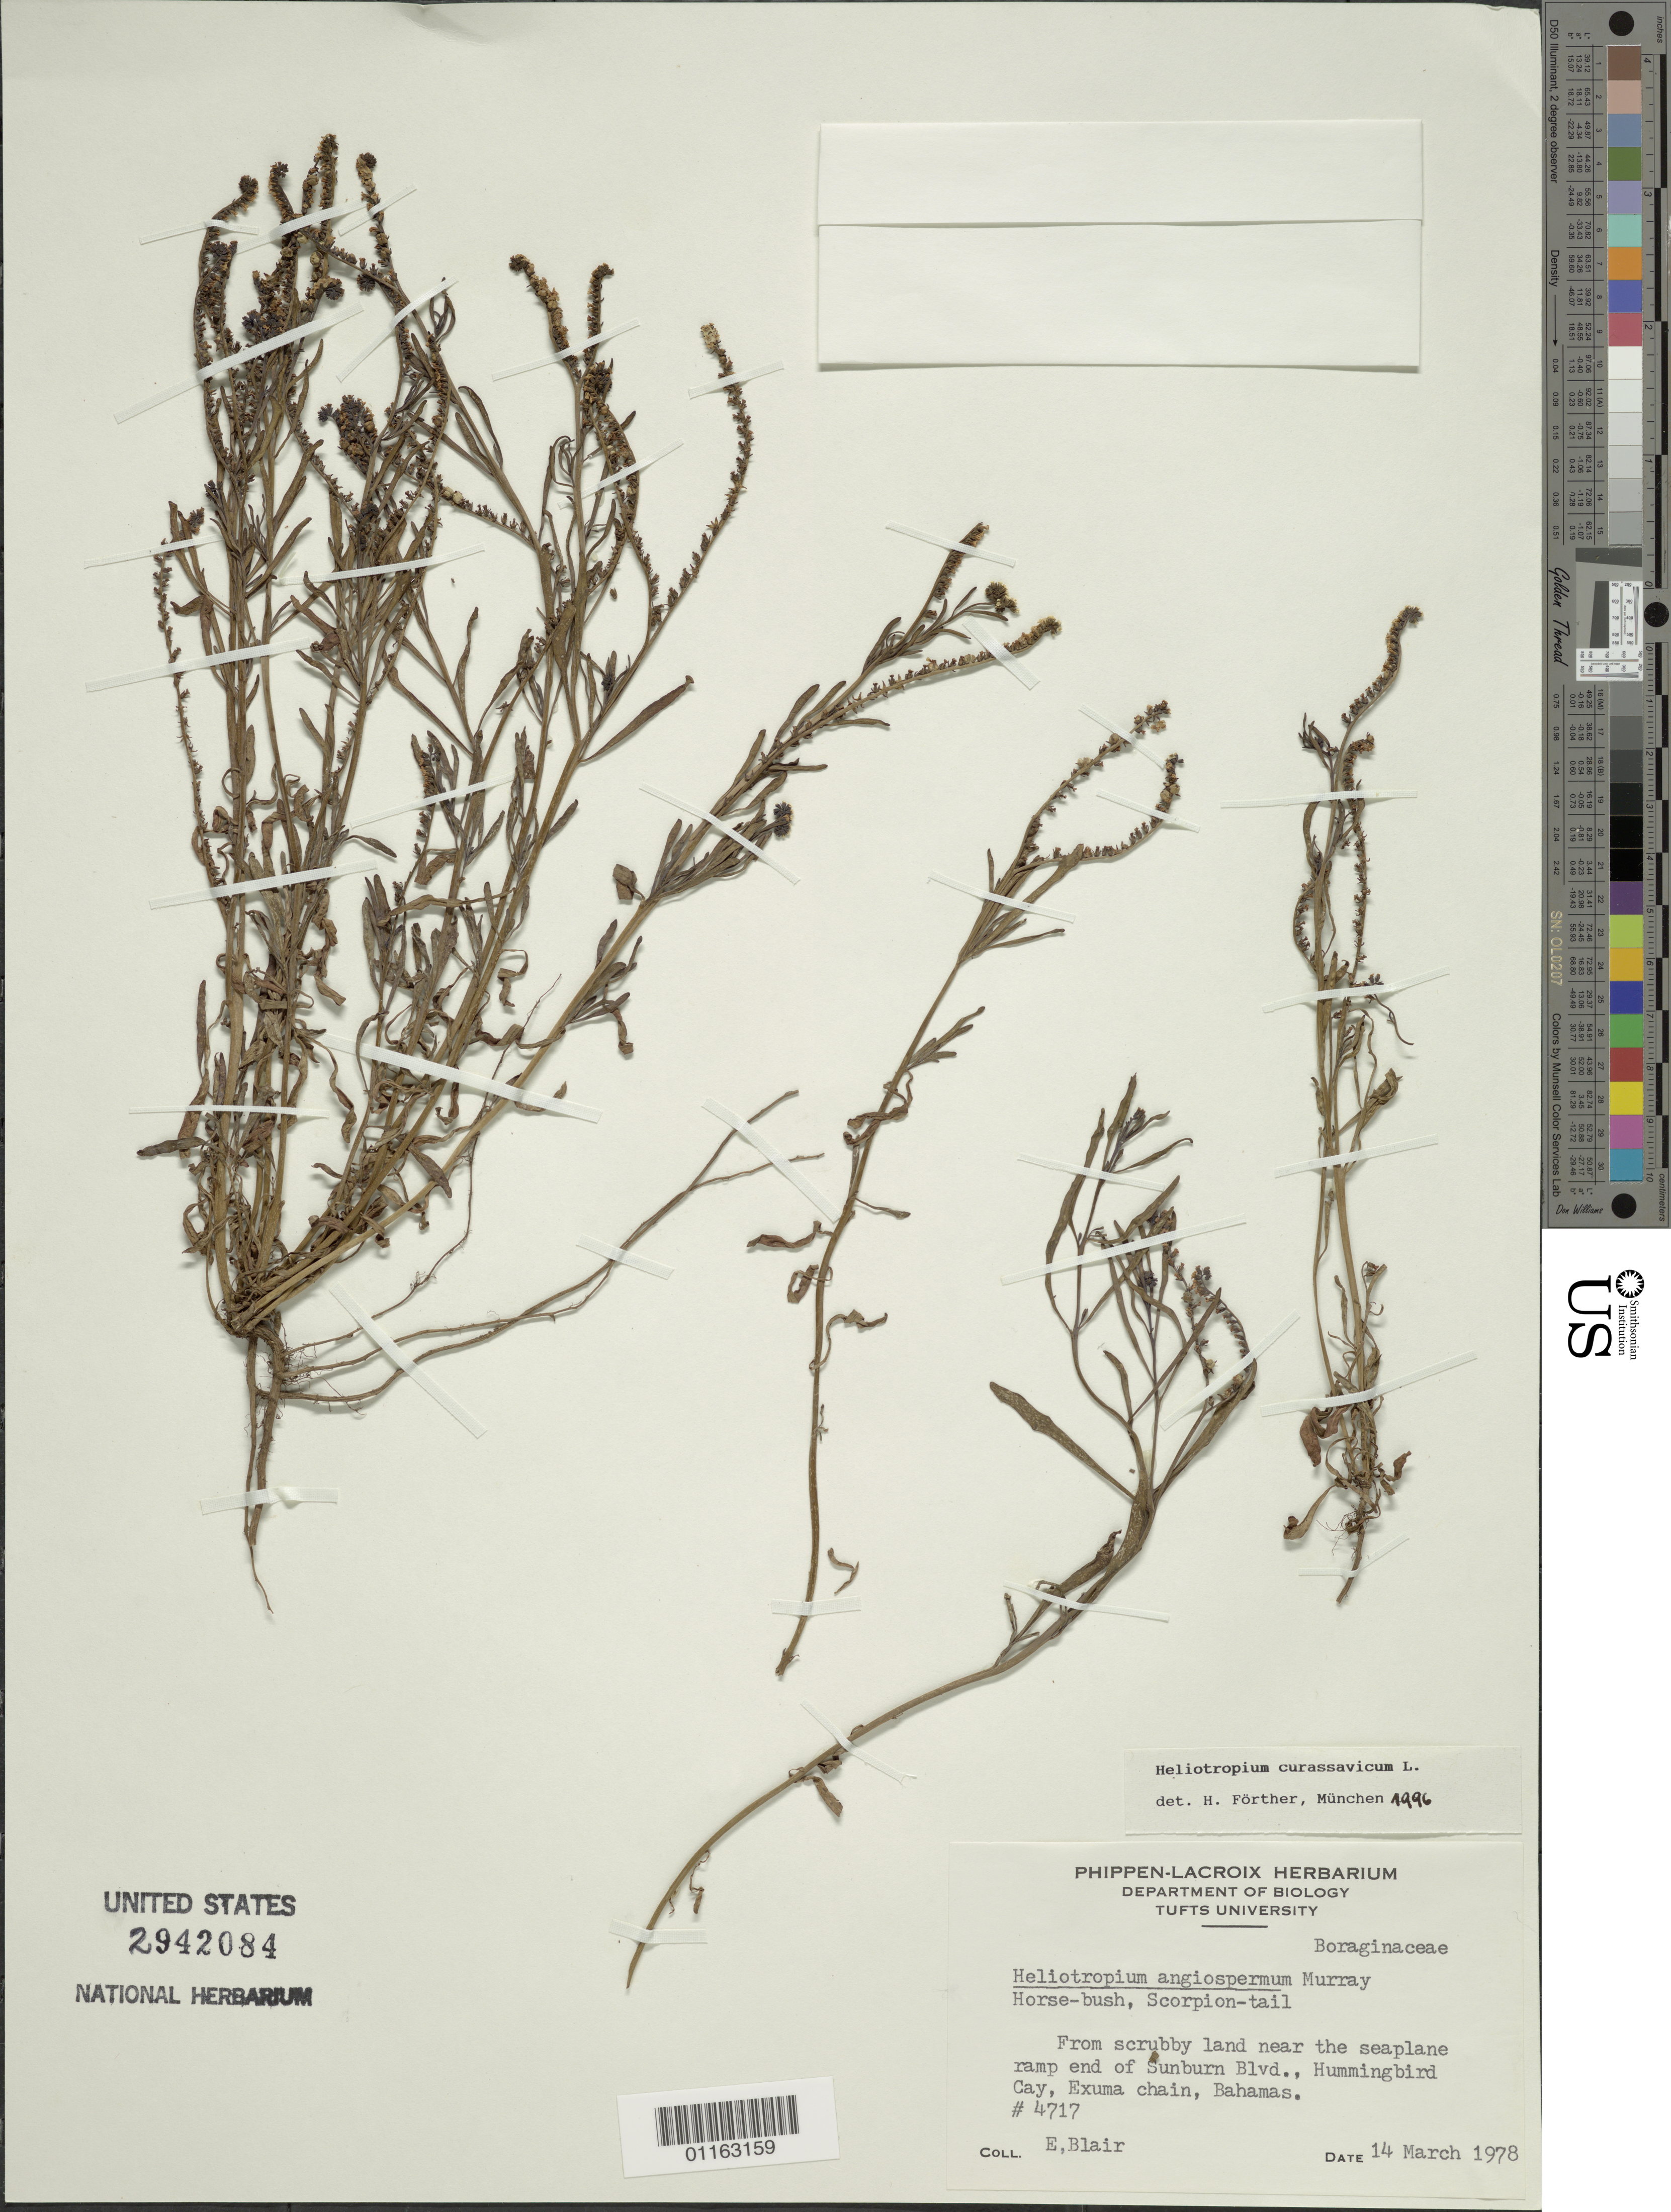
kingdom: Plantae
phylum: Tracheophyta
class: Magnoliopsida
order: Boraginales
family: Heliotropiaceae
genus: Heliotropium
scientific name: Heliotropium curassavicum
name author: L.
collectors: E. Blair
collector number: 4717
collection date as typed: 14 Mar 1978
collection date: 1978-03-14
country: Bahamas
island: Hummingbird Cay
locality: From scrubby land near seaplane ramp end of Sunburn Blvd. Exuma chain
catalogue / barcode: US 2492084